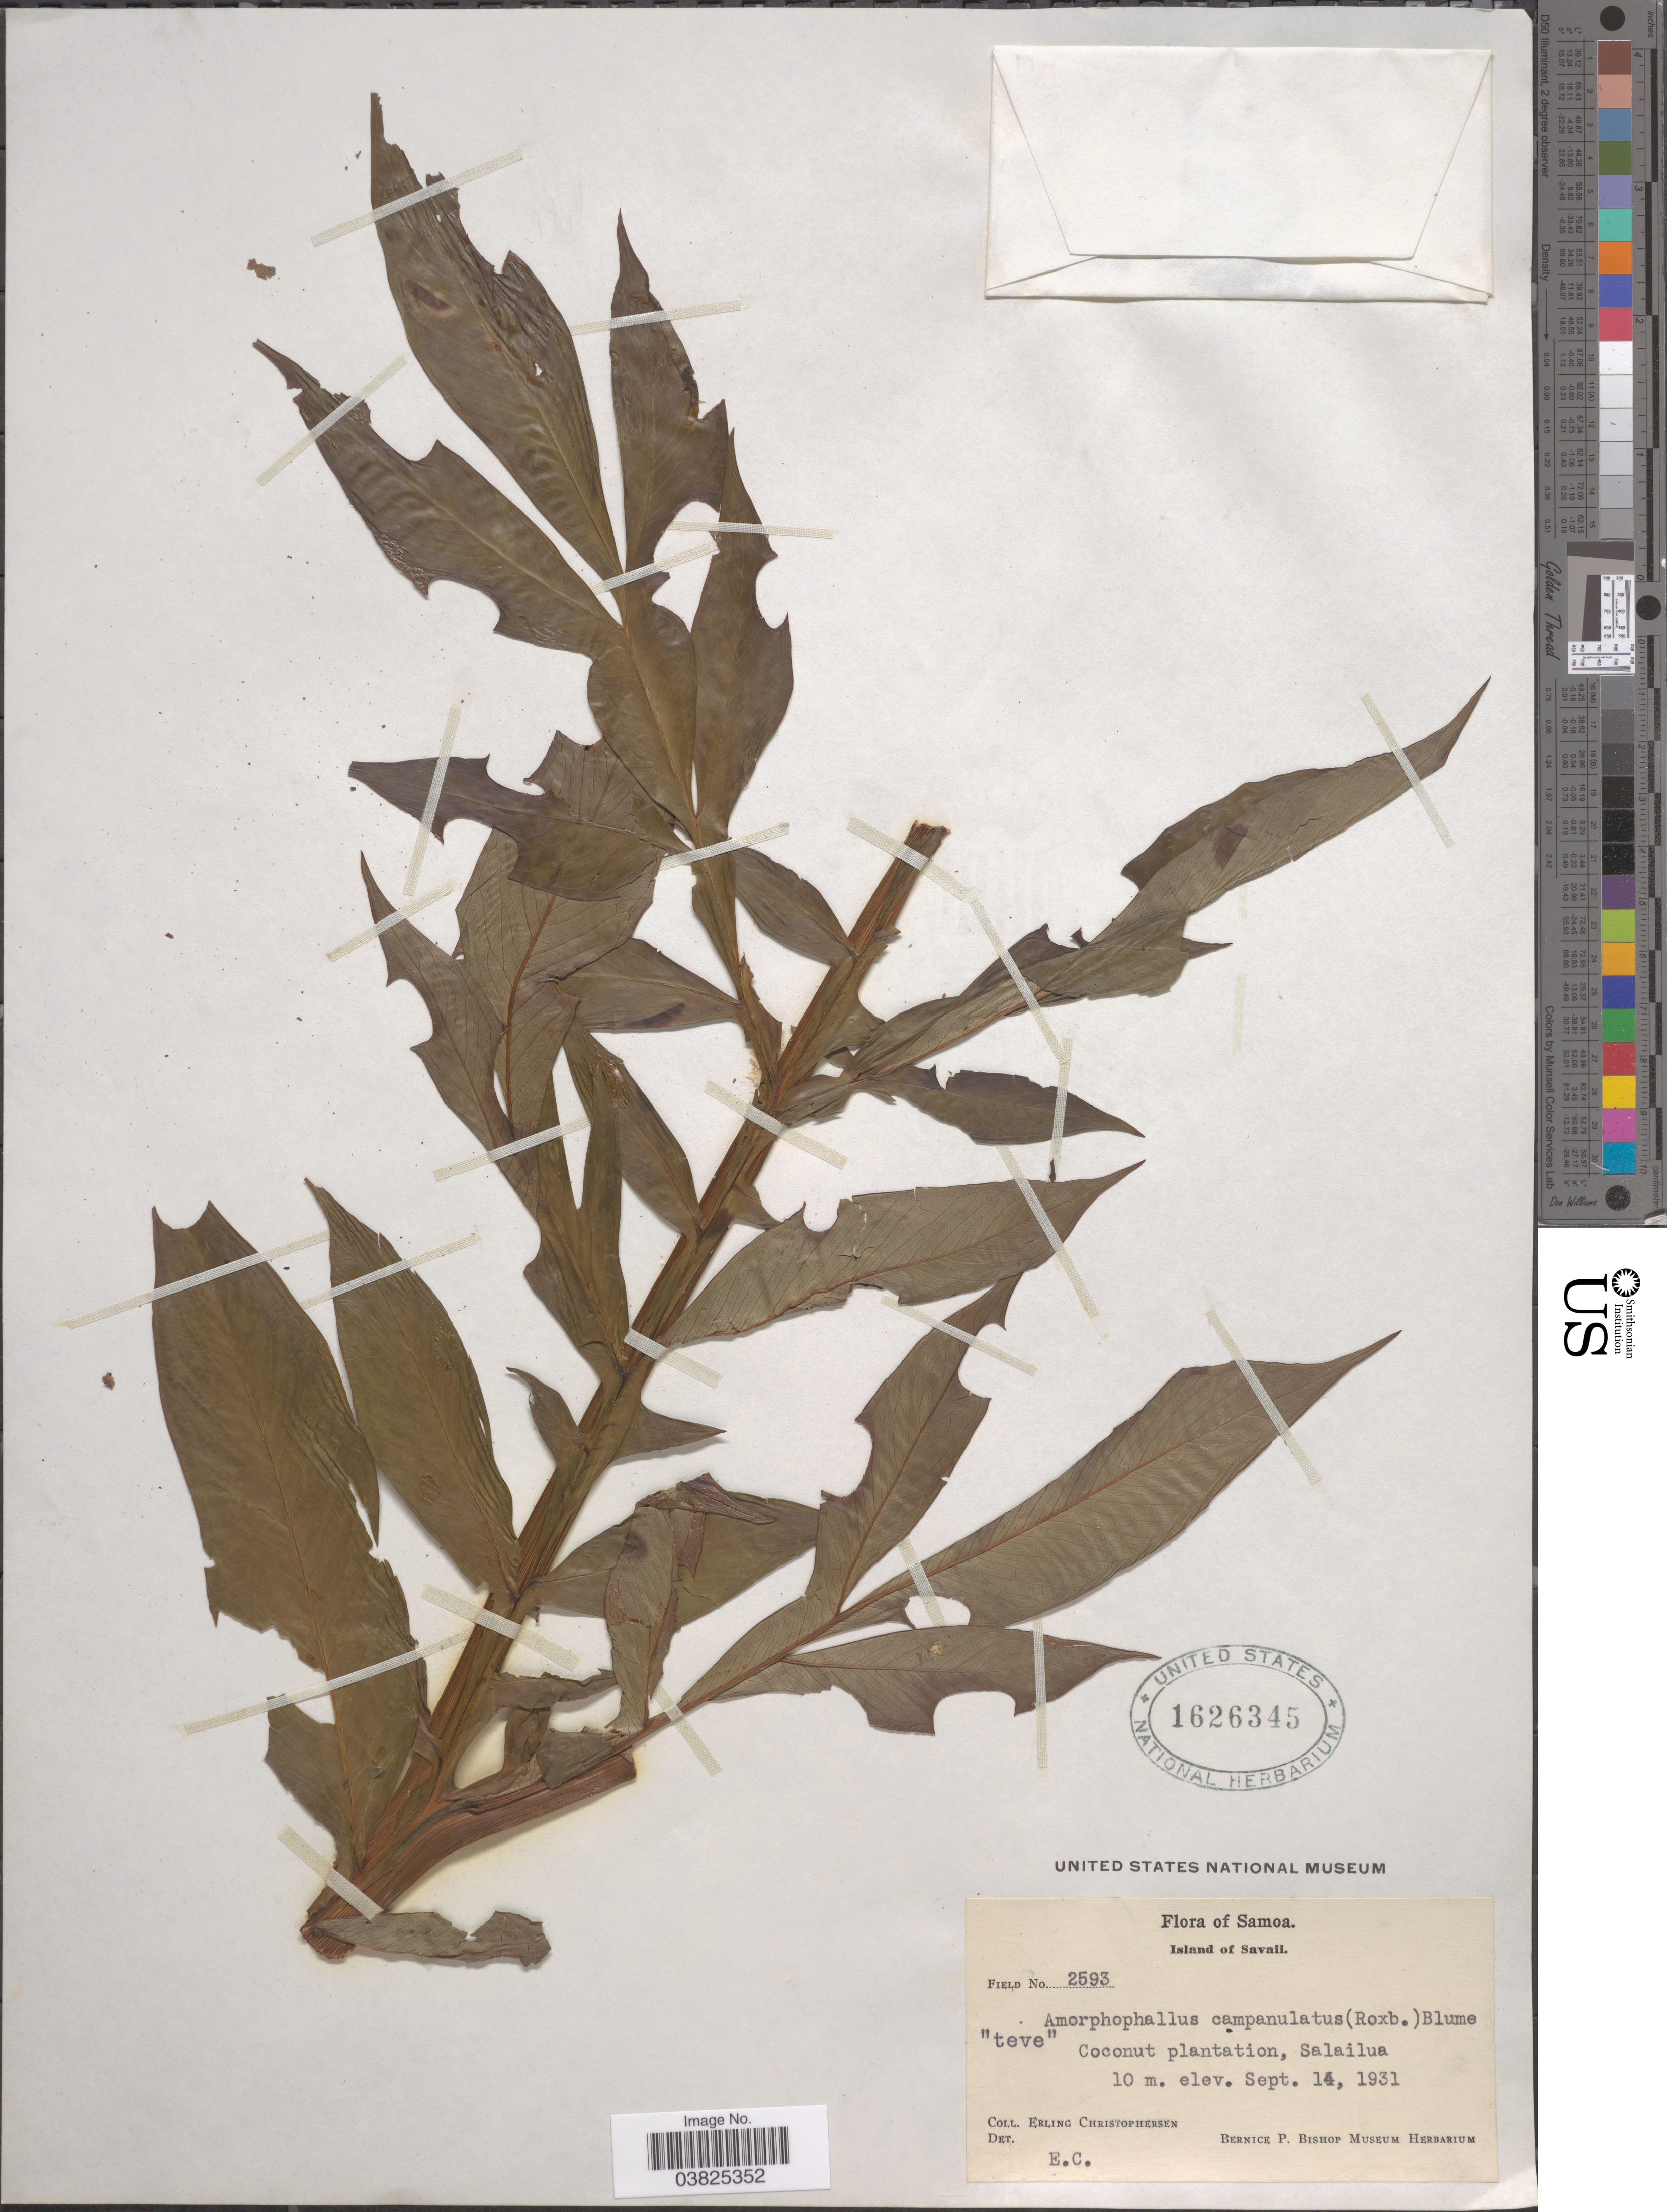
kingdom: Plantae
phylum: Tracheophyta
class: Liliopsida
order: Alismatales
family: Araceae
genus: Amorphophallus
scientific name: Amorphophallus campanulatus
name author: Blume ex Decne.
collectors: E. Christophersen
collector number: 2593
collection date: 1931-09-14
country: Samoa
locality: Samoa. Island of Savaii. Coconut plantation, Salailua.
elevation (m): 10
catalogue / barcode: US 1626345